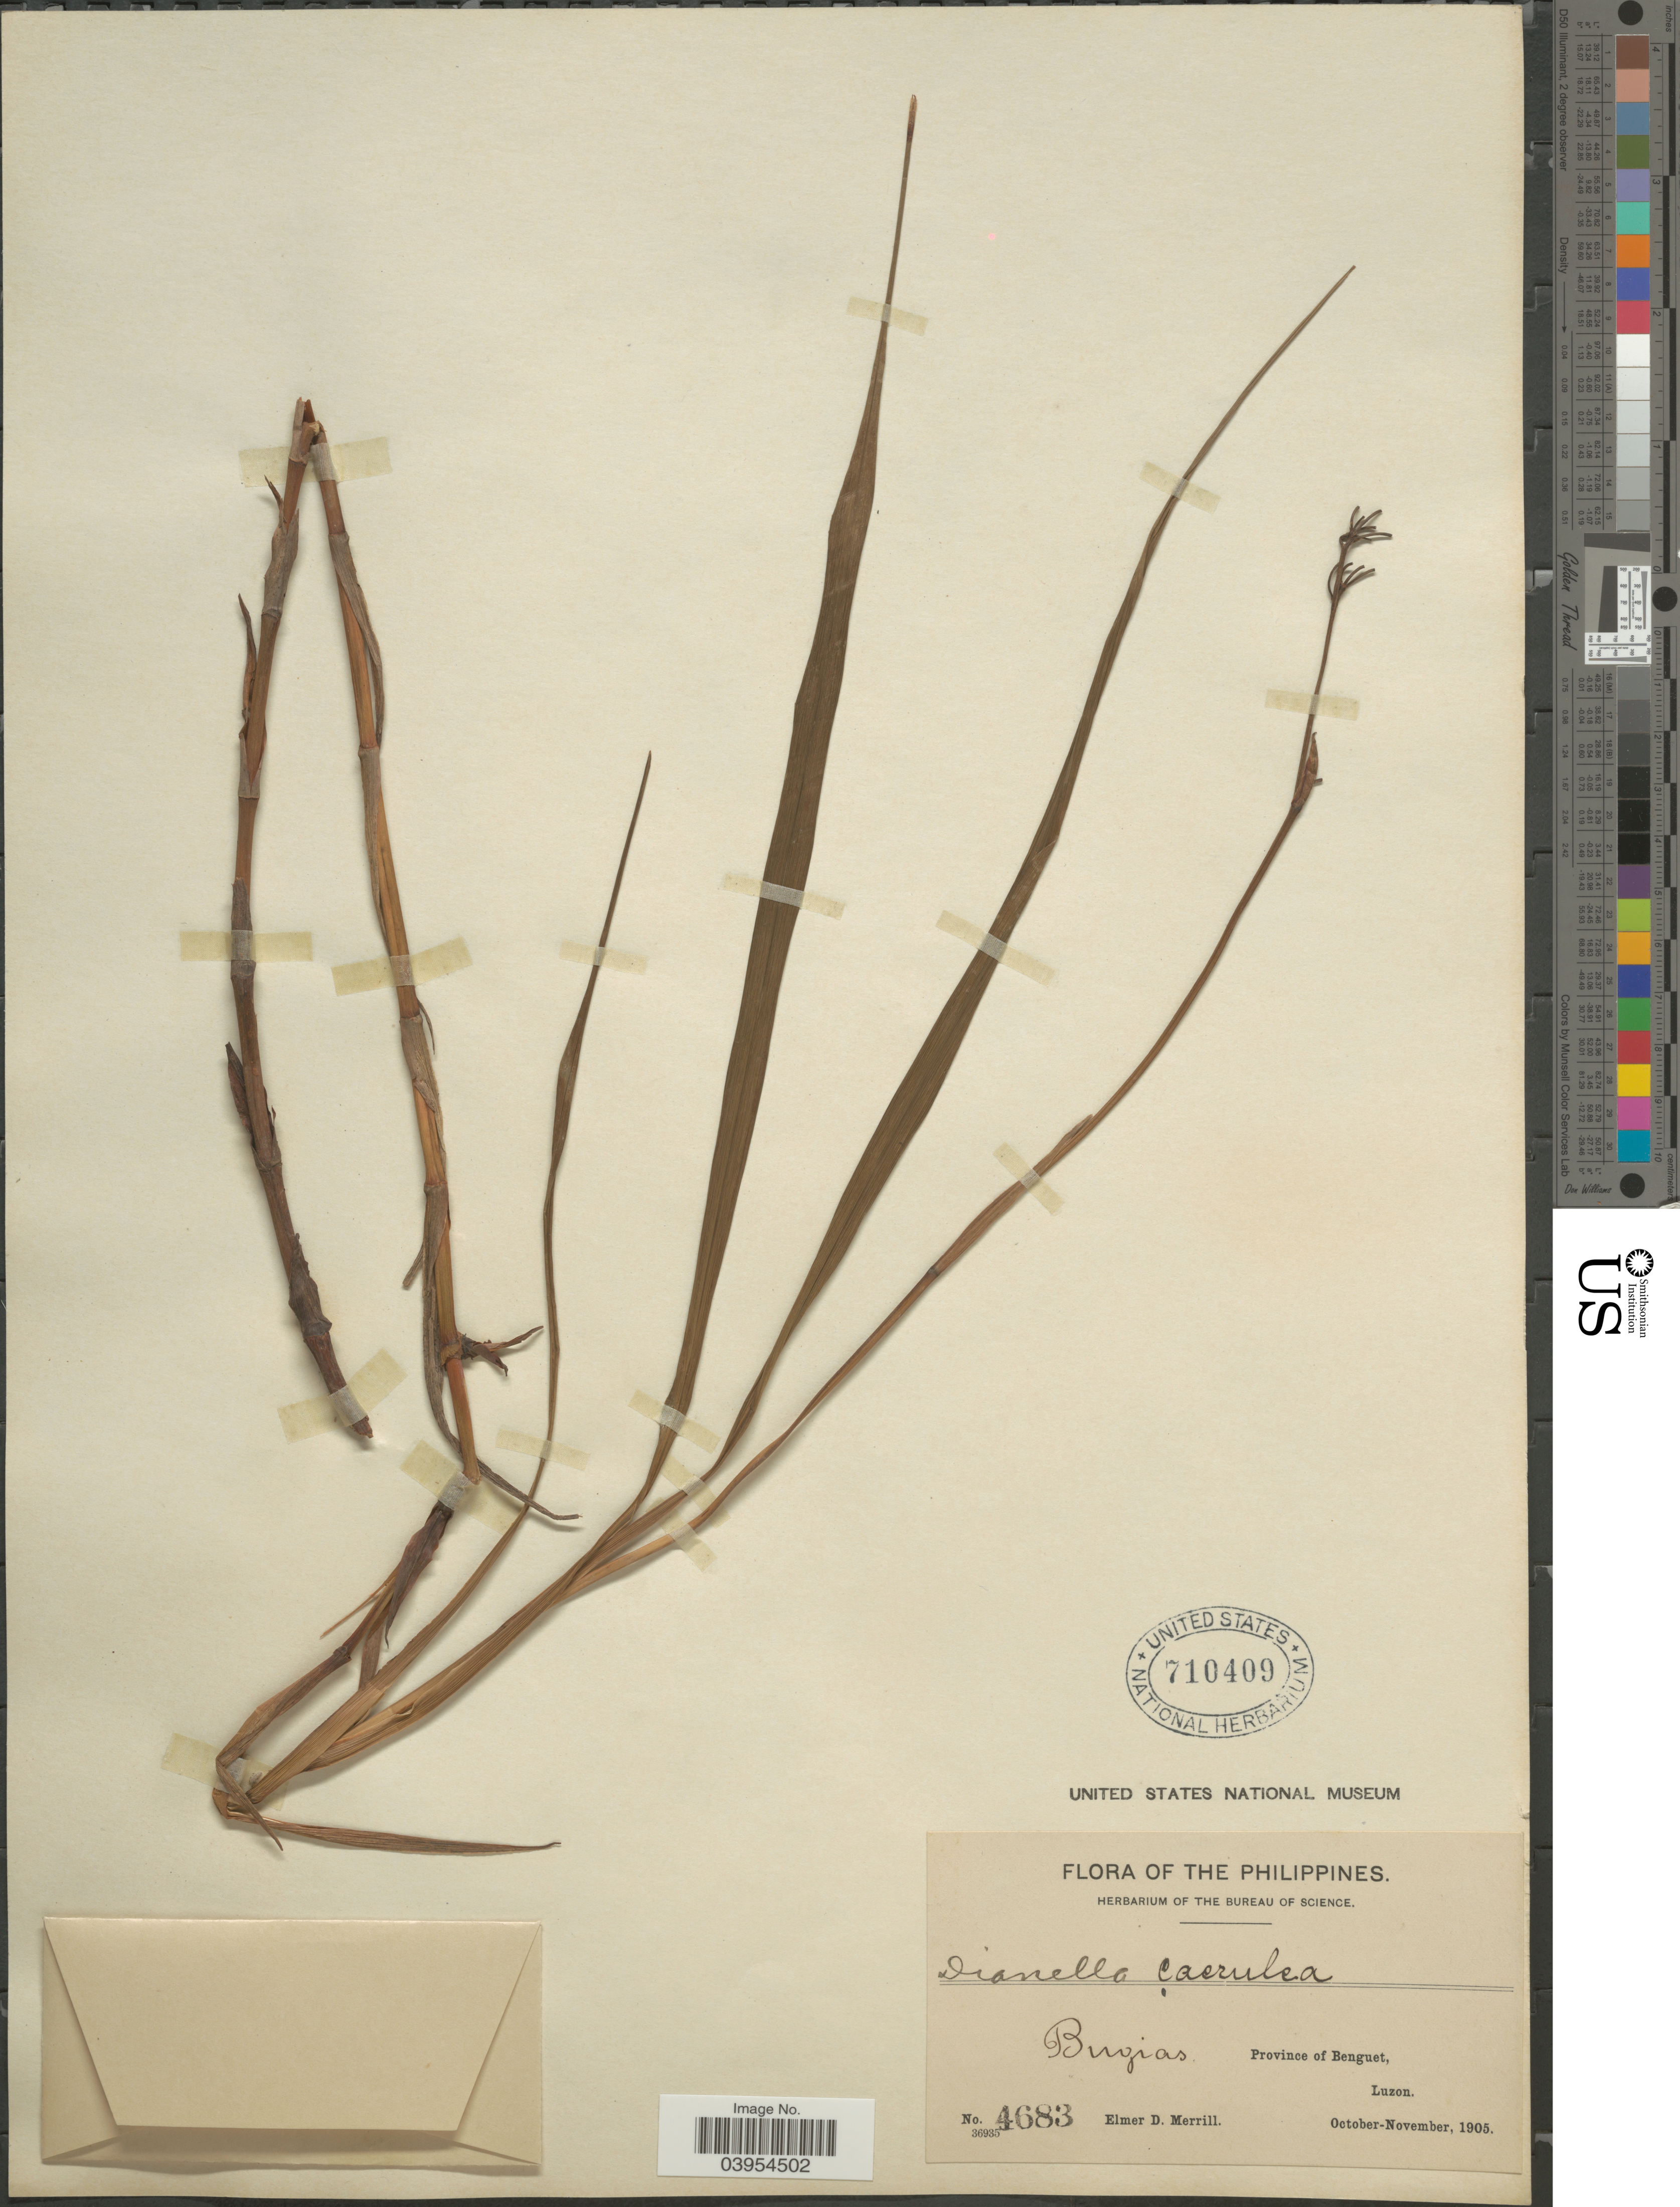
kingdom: Plantae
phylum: Tracheophyta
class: Liliopsida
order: Asparagales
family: Asphodelaceae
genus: Dianella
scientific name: Dianella caerulea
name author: Sims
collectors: E. D. Merrill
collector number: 4683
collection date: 1905-10/1905-11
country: Philippines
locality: Bugias, Province of Benguet, Luzon.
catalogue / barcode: US 710409